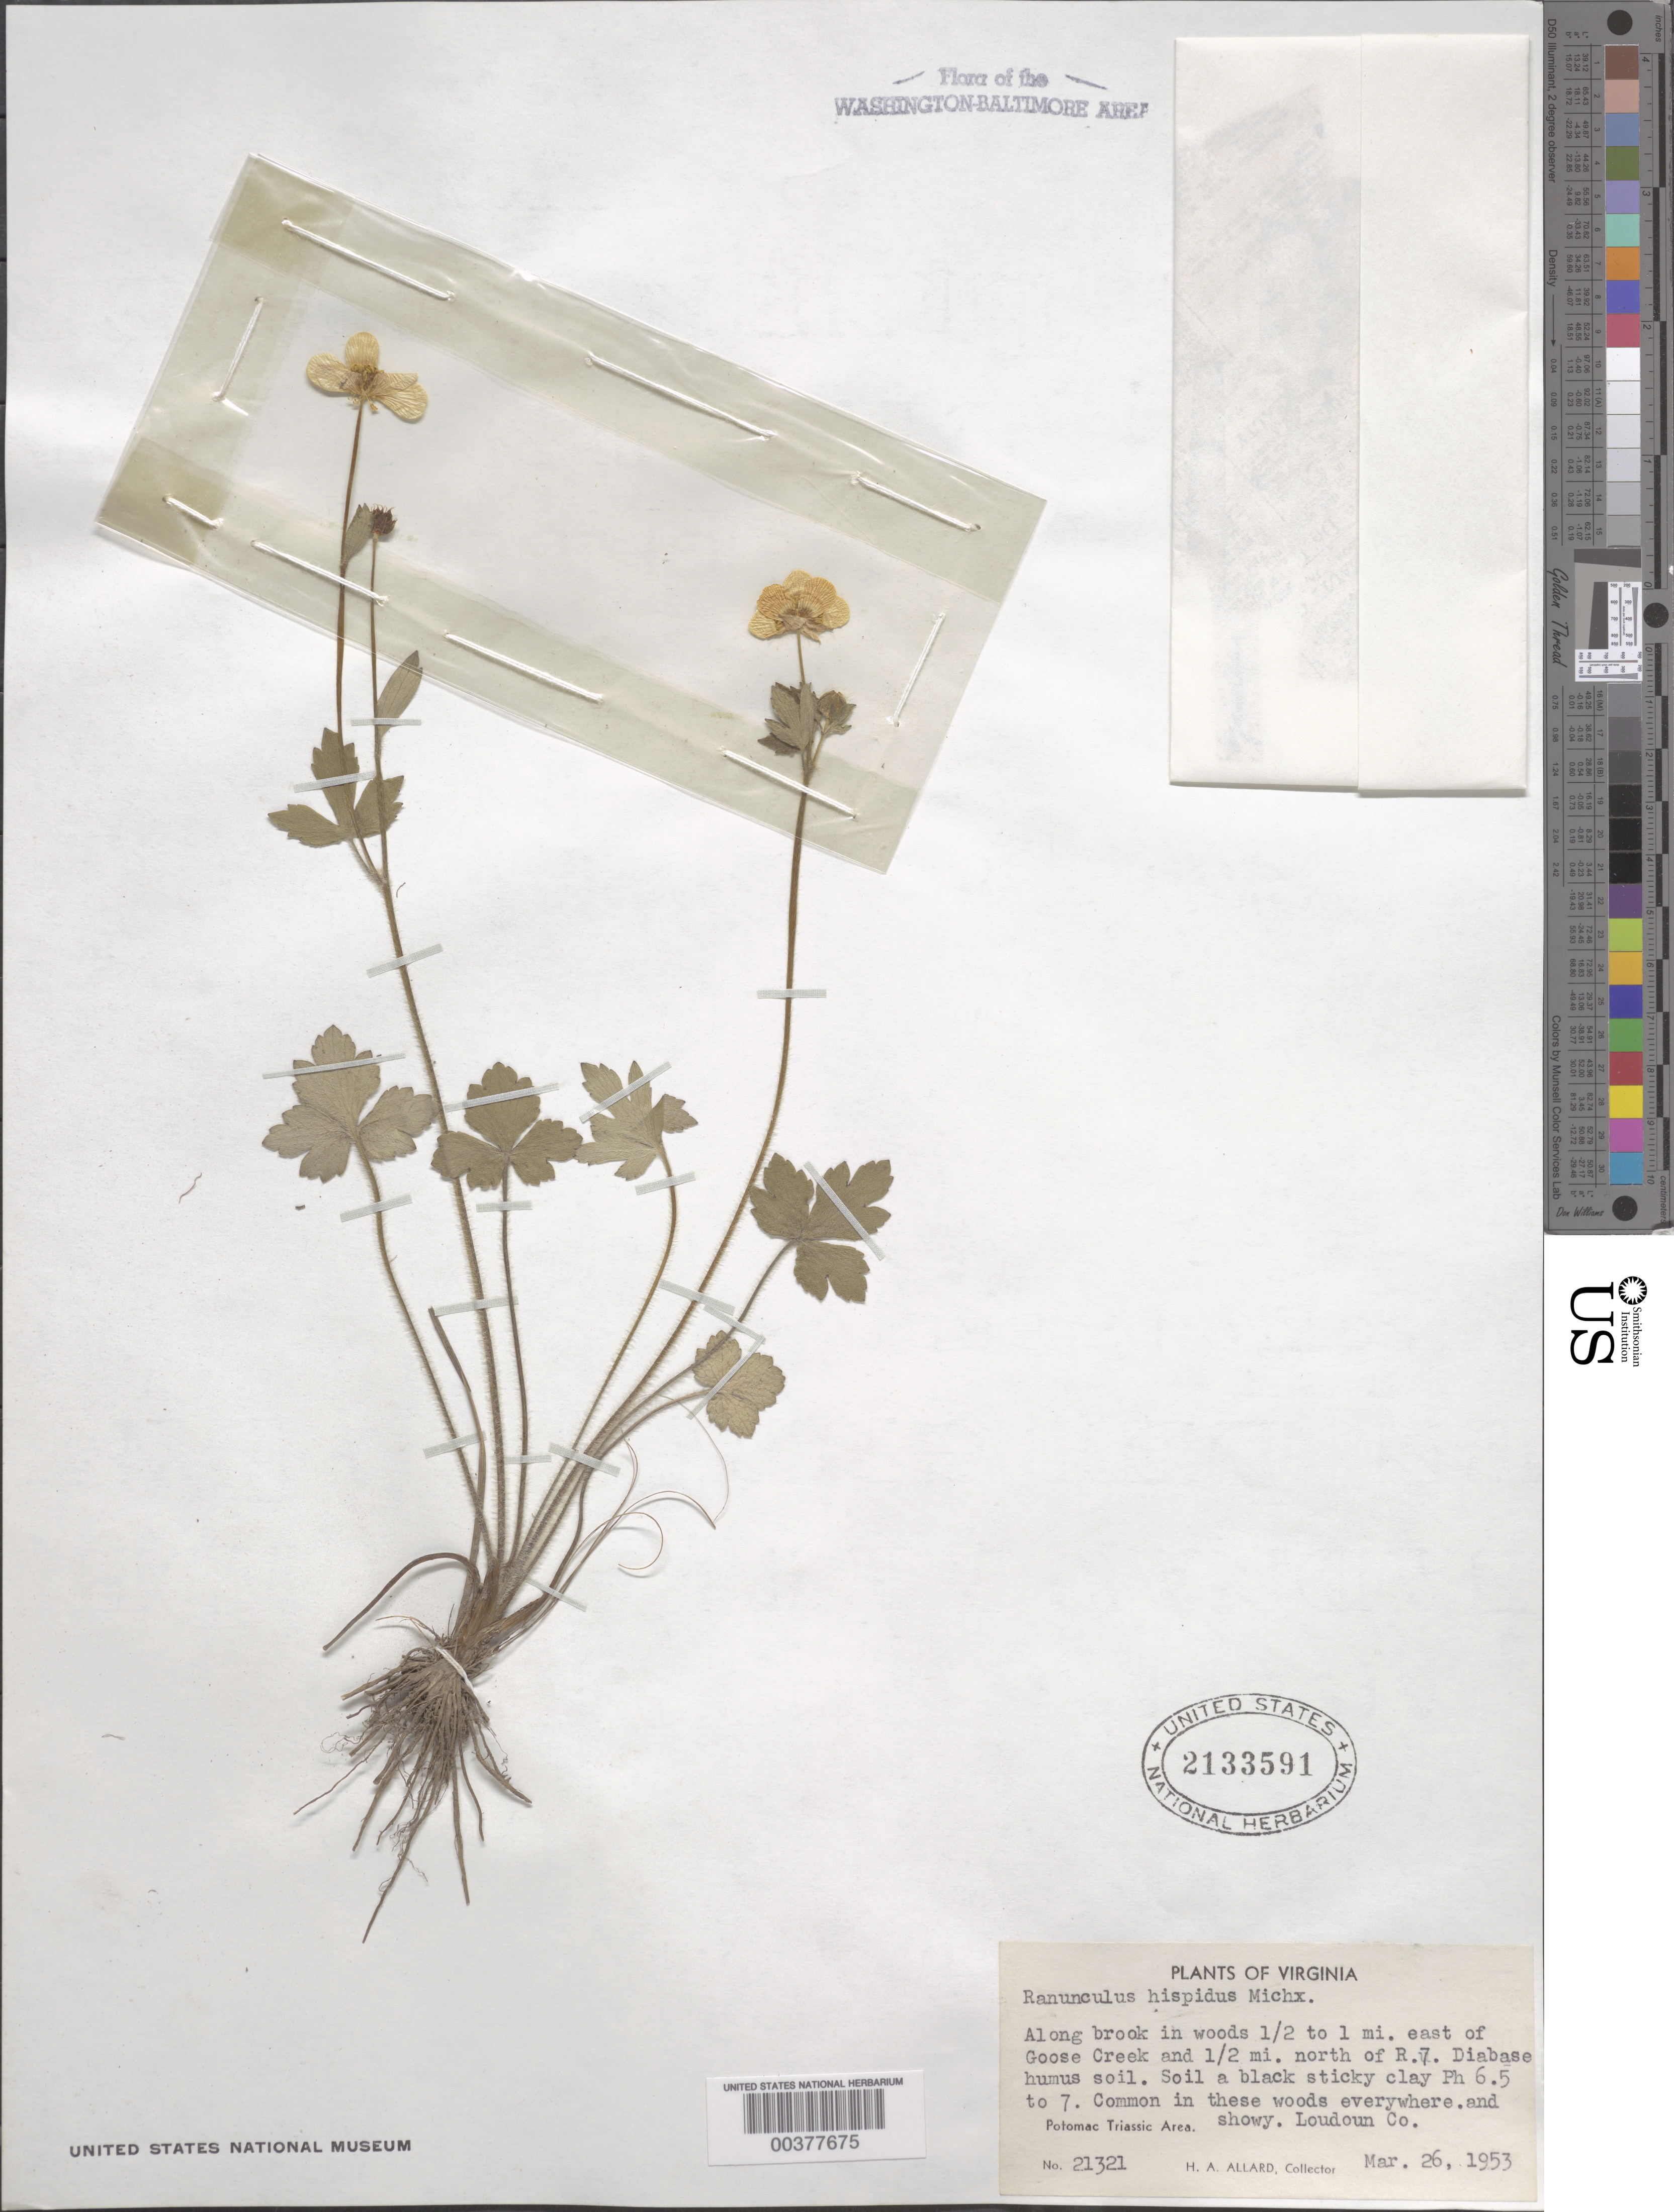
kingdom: Plantae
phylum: Tracheophyta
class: Magnoliopsida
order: Ranunculales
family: Ranunculaceae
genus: Ranunculus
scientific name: Ranunculus hispidus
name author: Michx.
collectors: H. A. Allard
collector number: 21321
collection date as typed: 26 Mar 1953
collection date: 1953-03-26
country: United States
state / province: Virginia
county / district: Loudoun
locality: East of Goose Creek, and north of Route 7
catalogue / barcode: US 2133591